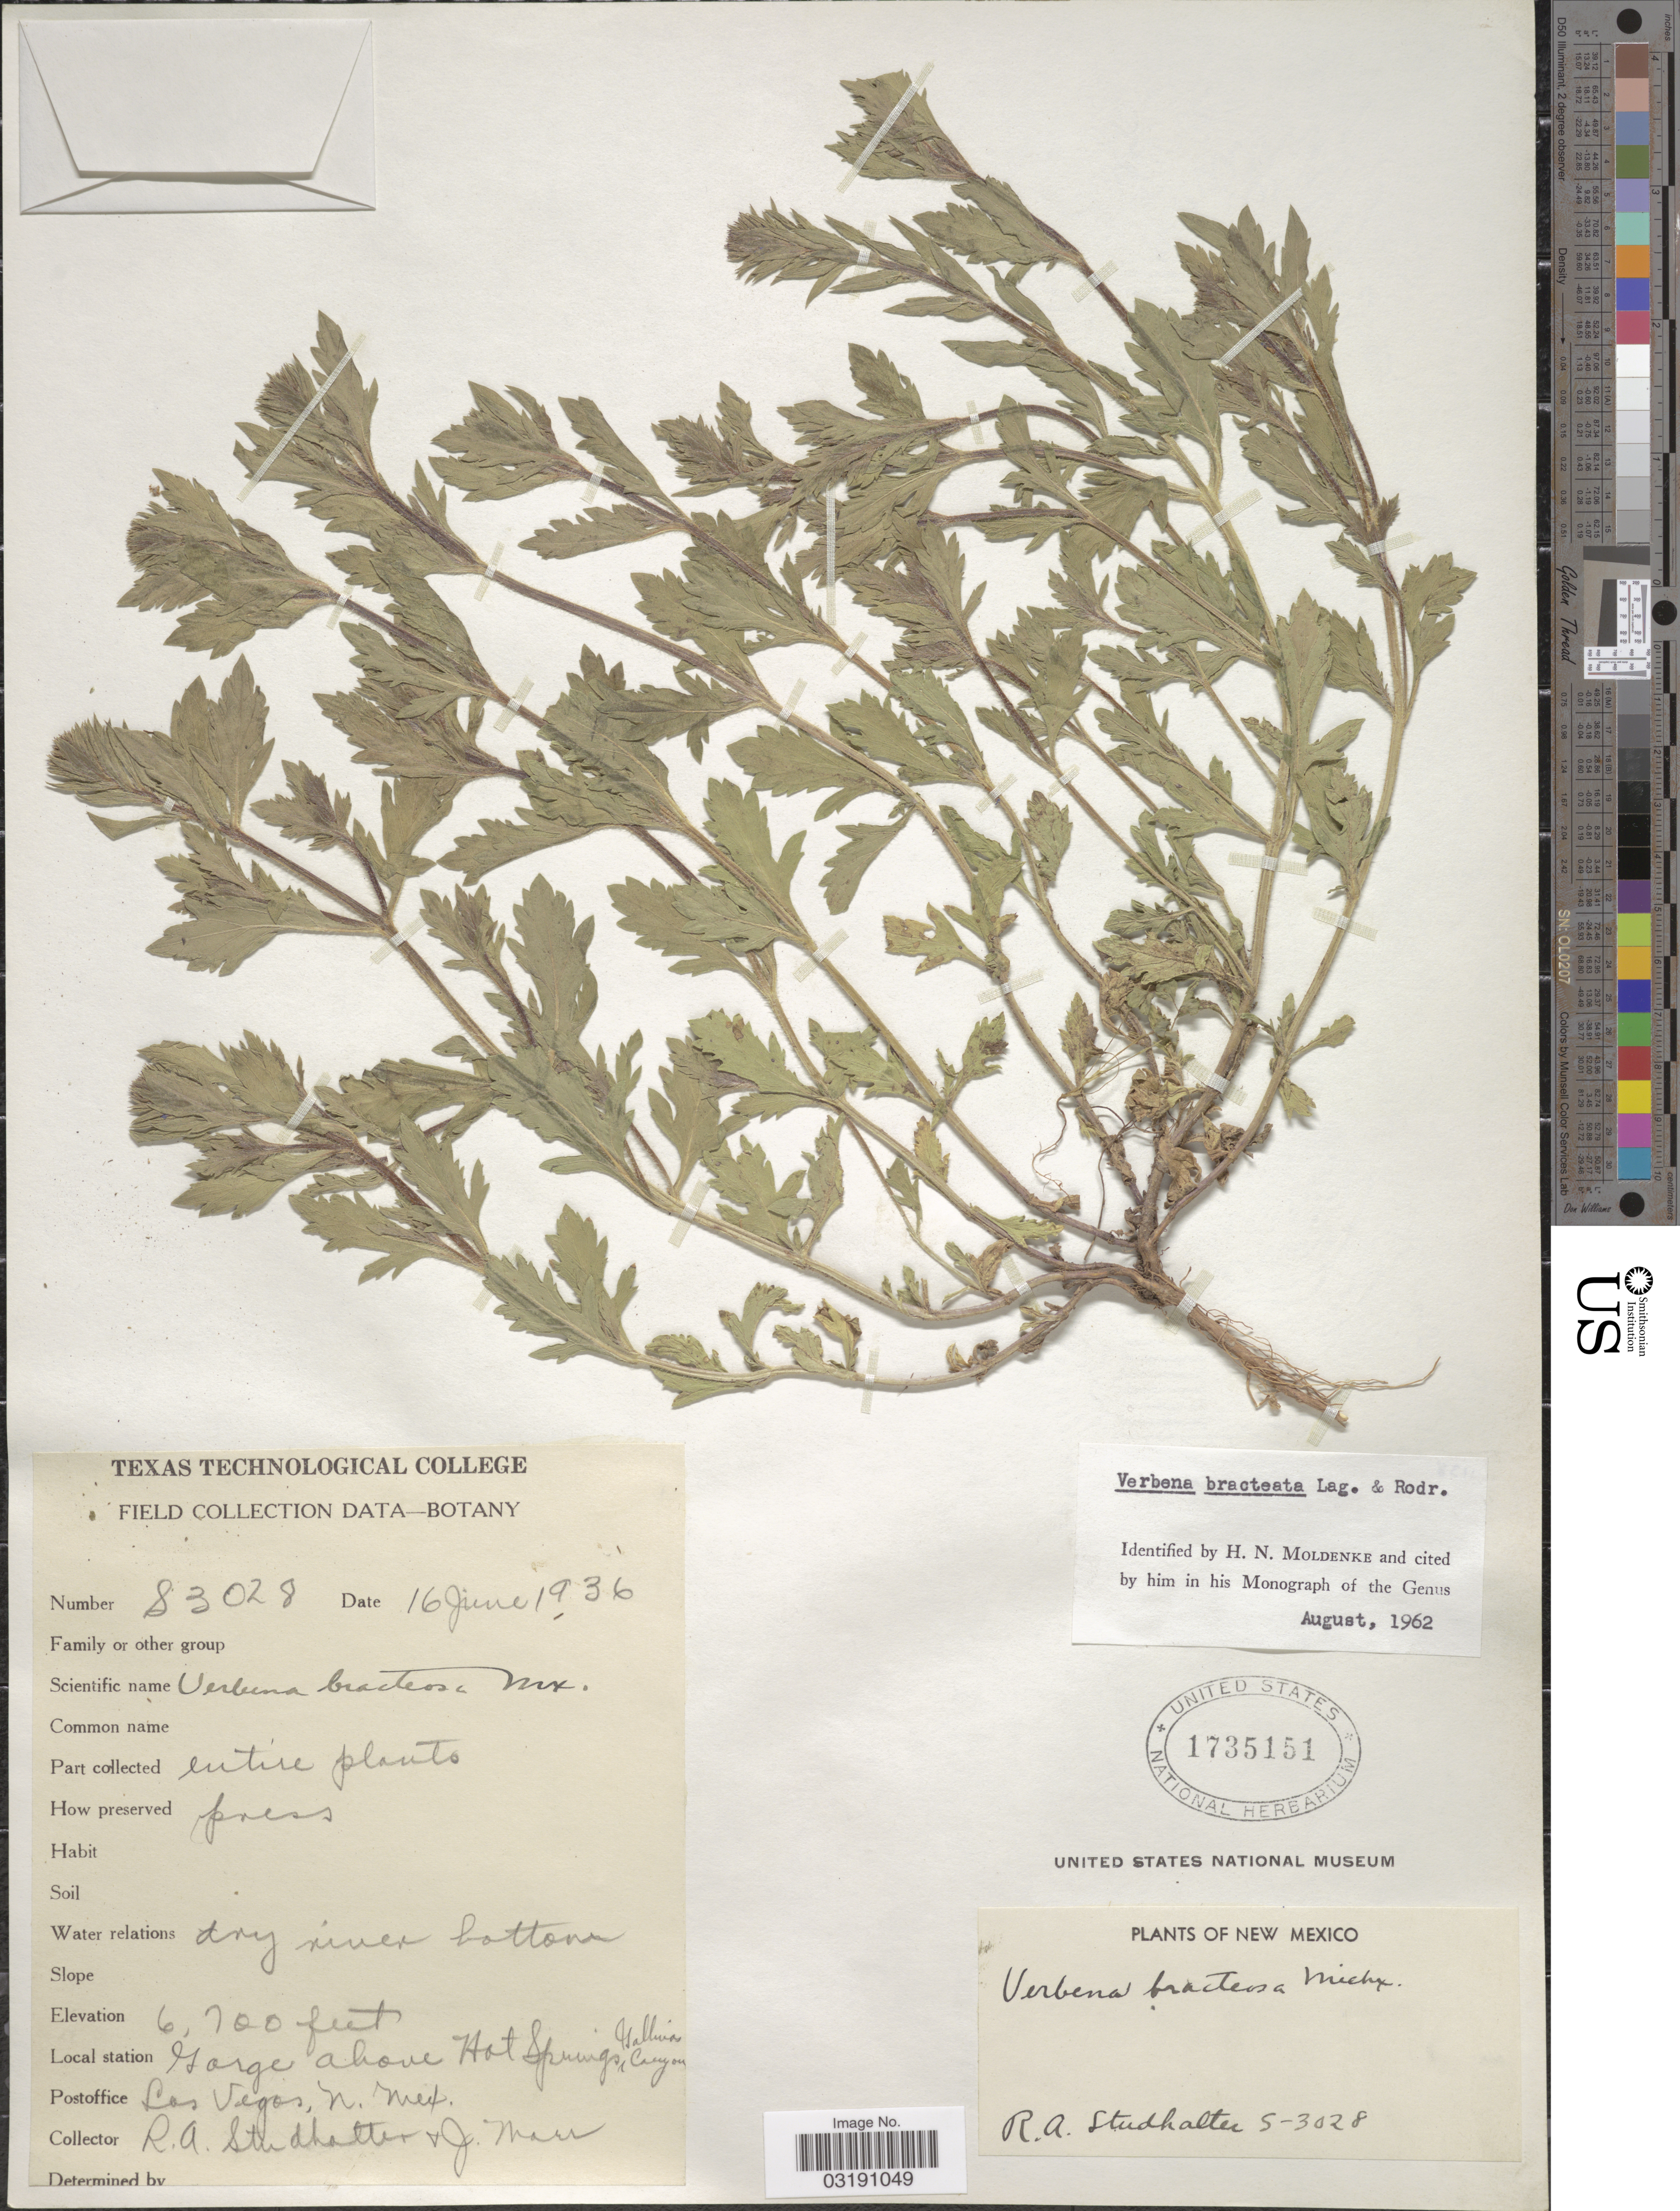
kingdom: Plantae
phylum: Tracheophyta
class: Magnoliopsida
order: Lamiales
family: Verbenaceae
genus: Verbena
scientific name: Verbena bracteata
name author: Cav. ex Lag. & Rodr.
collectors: R. Studhalter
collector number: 53028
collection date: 1936-06-16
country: United States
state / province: New Mexico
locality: Gorge above Hot Springs, Gallina Canyon. Las Vegas, N. Mex.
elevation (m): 2042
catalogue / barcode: US 1735151